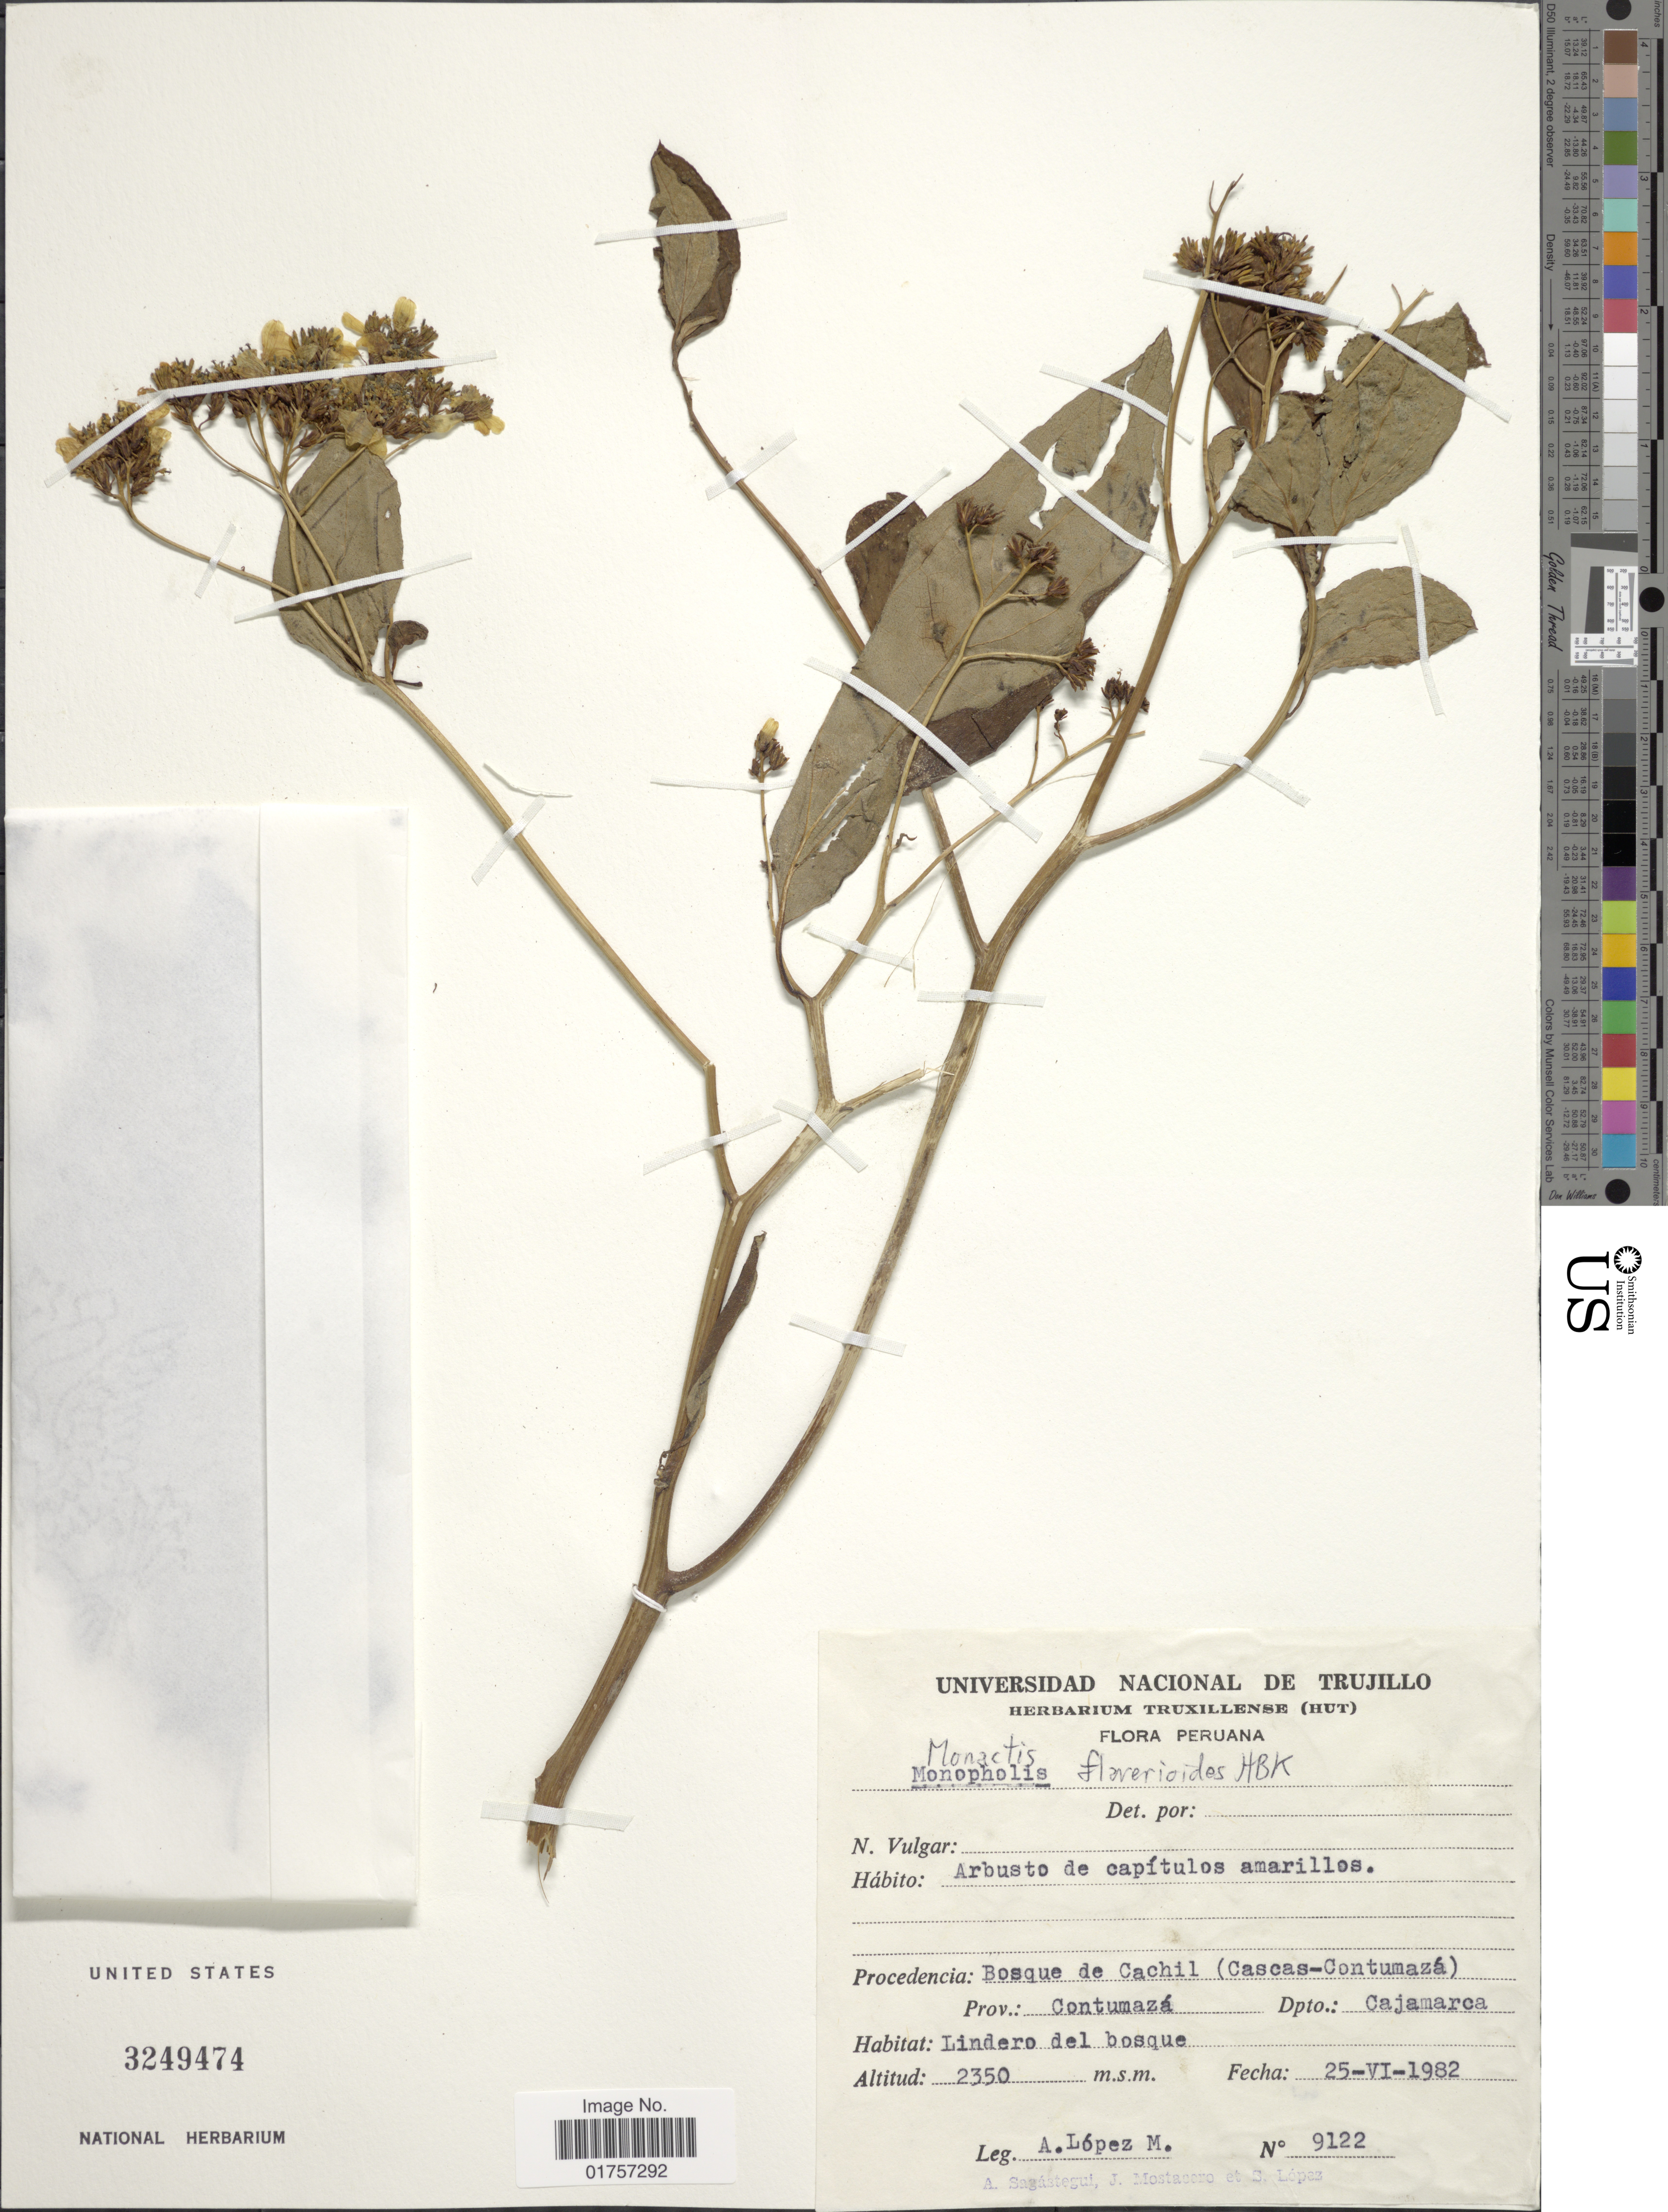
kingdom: Plantae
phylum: Tracheophyta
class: Magnoliopsida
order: Asterales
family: Asteraceae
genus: Monactis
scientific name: Monactis flaverioides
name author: Humb.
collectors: A. López M., A. Sagástegui A., J. Mostacero & S. Lopez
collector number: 9122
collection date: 1982-06-25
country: Peru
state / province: Cajamarca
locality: Procedencia: Bosque de Cachil (Cascas-Contumazá). Prov.: Contumazá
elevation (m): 2350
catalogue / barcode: US 3249474